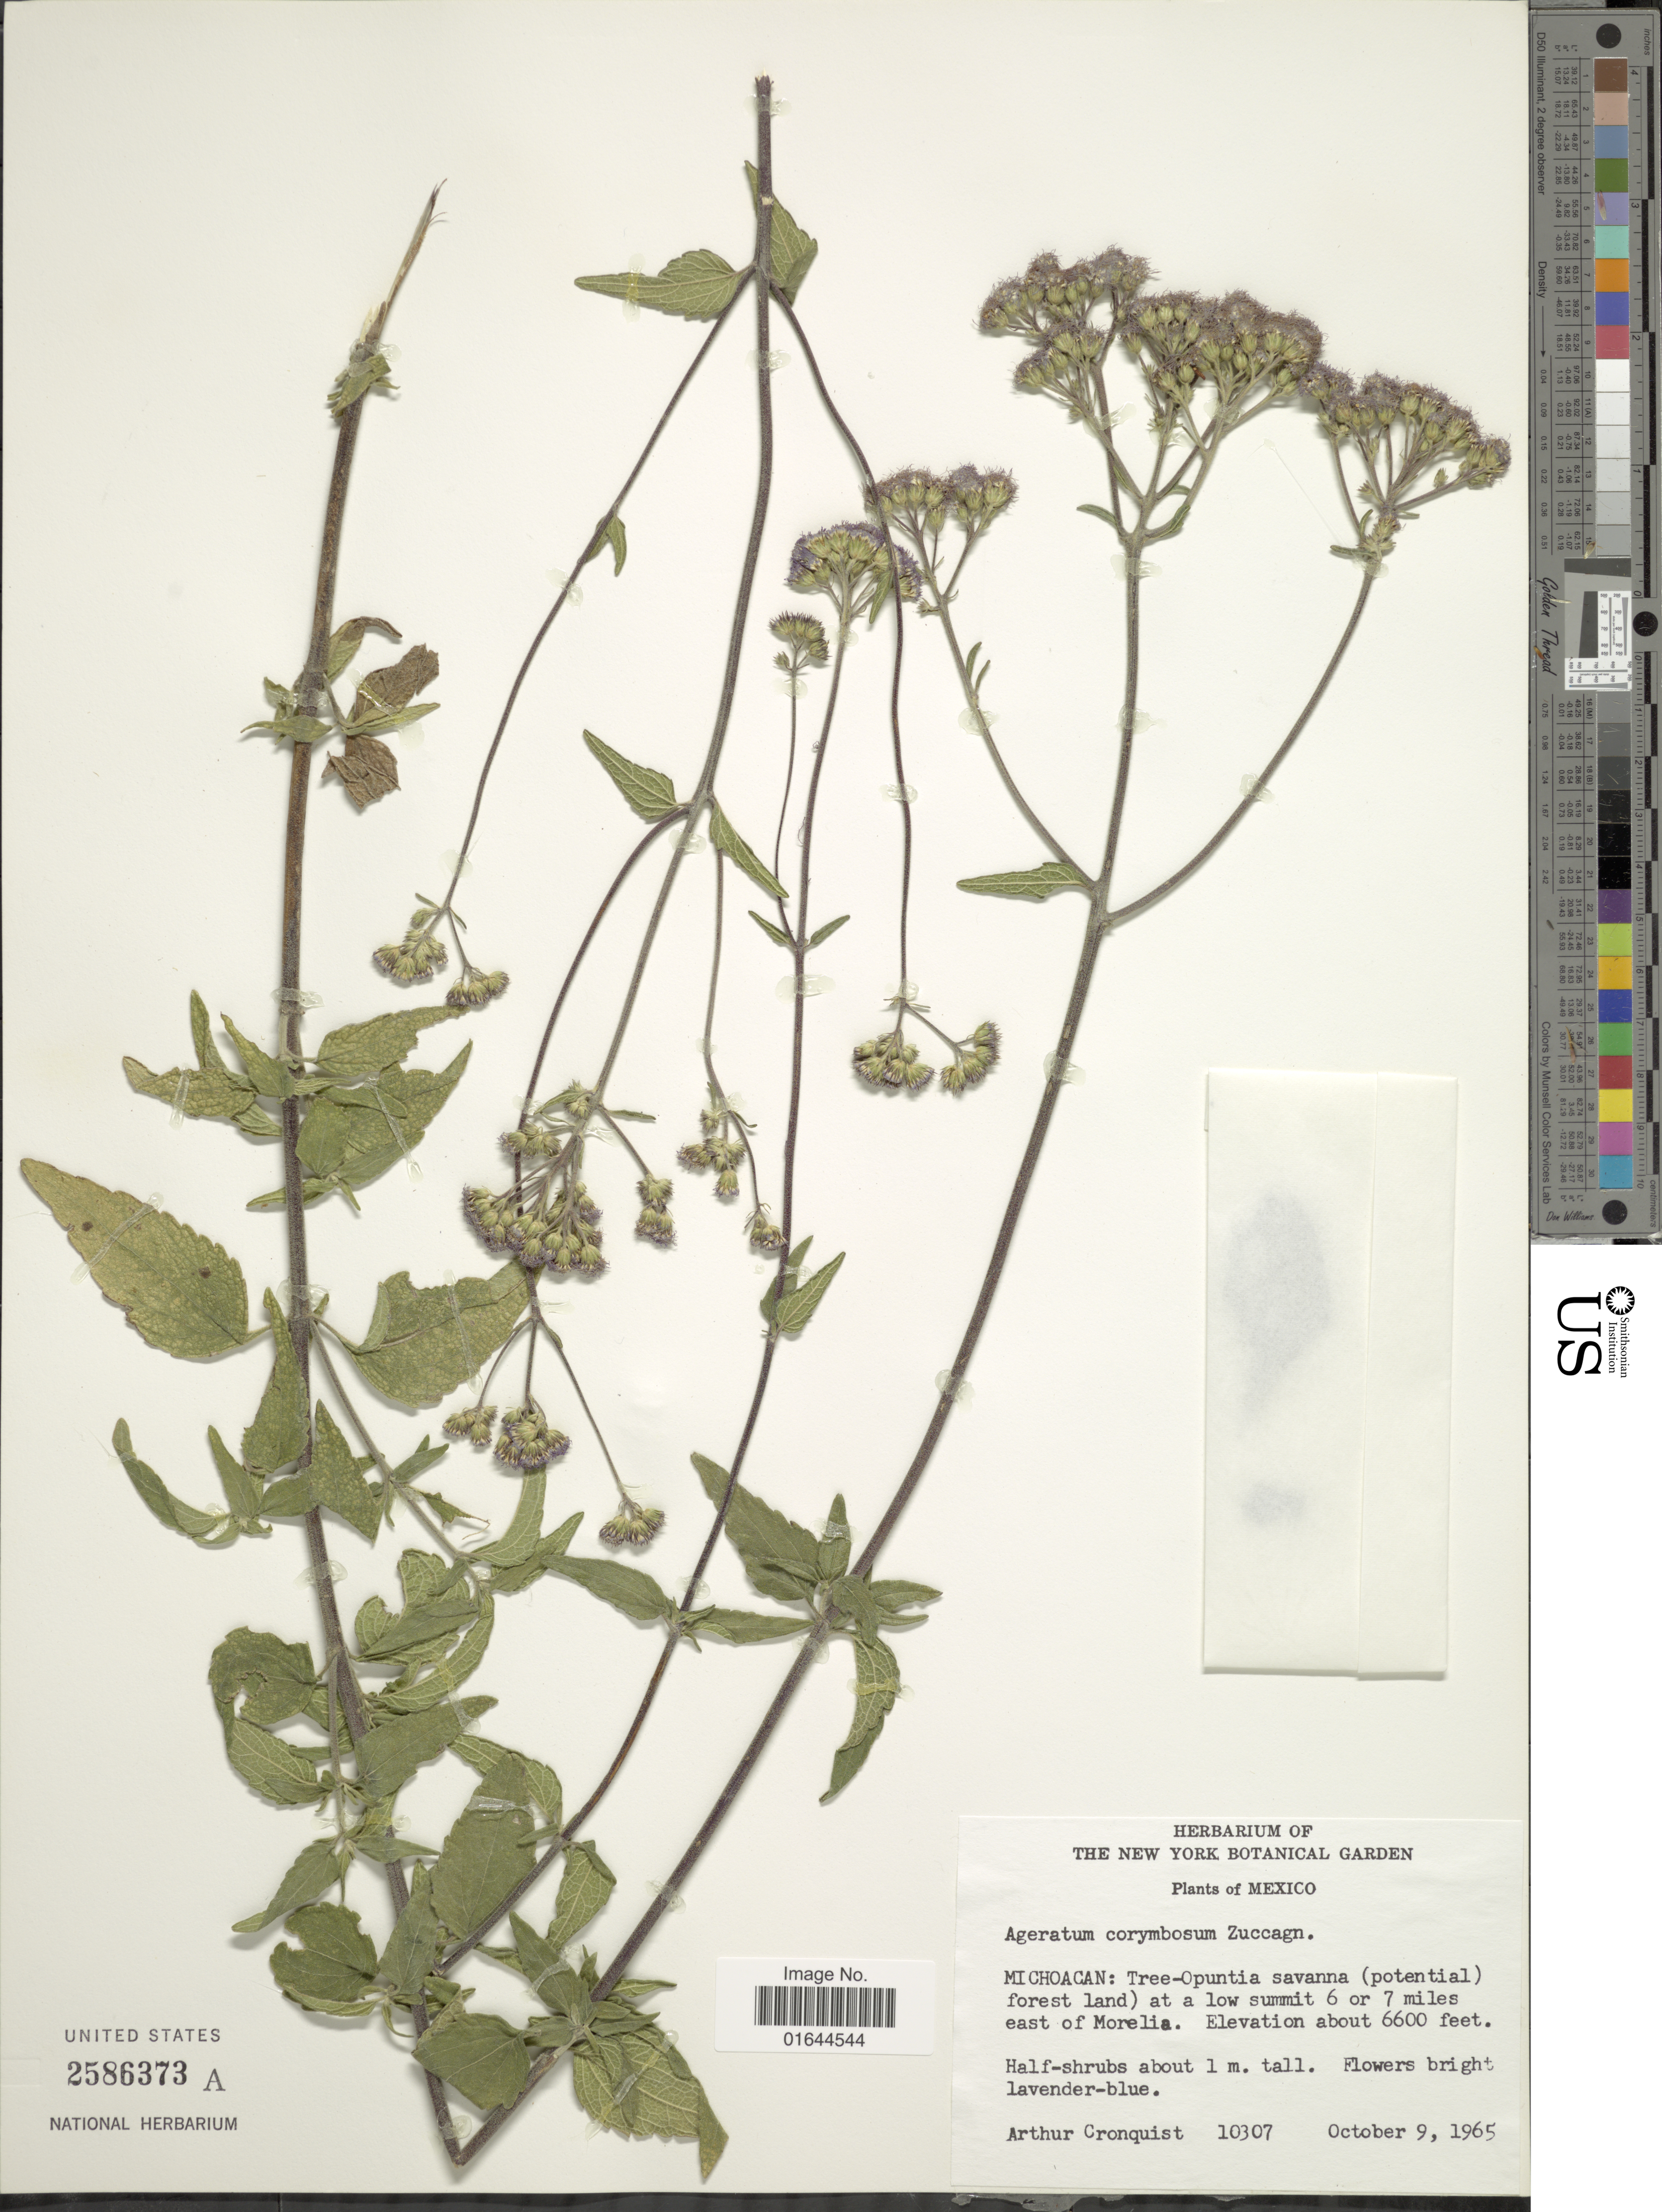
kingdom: Plantae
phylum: Tracheophyta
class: Magnoliopsida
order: Asterales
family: Asteraceae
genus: Ageratum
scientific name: Ageratum corymbosum f. jaliscense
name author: (B.L. Rob.) M.F. Johnson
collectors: A. J. Cronquist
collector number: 10307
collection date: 1965-10-09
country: Mexico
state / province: Michoacán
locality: Mexico. Michoagan: Tree-Opuntia savanna (potential) forest land) at a low summit 6 or 7 miles east of Morelia.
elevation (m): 2012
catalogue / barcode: US 2586373A